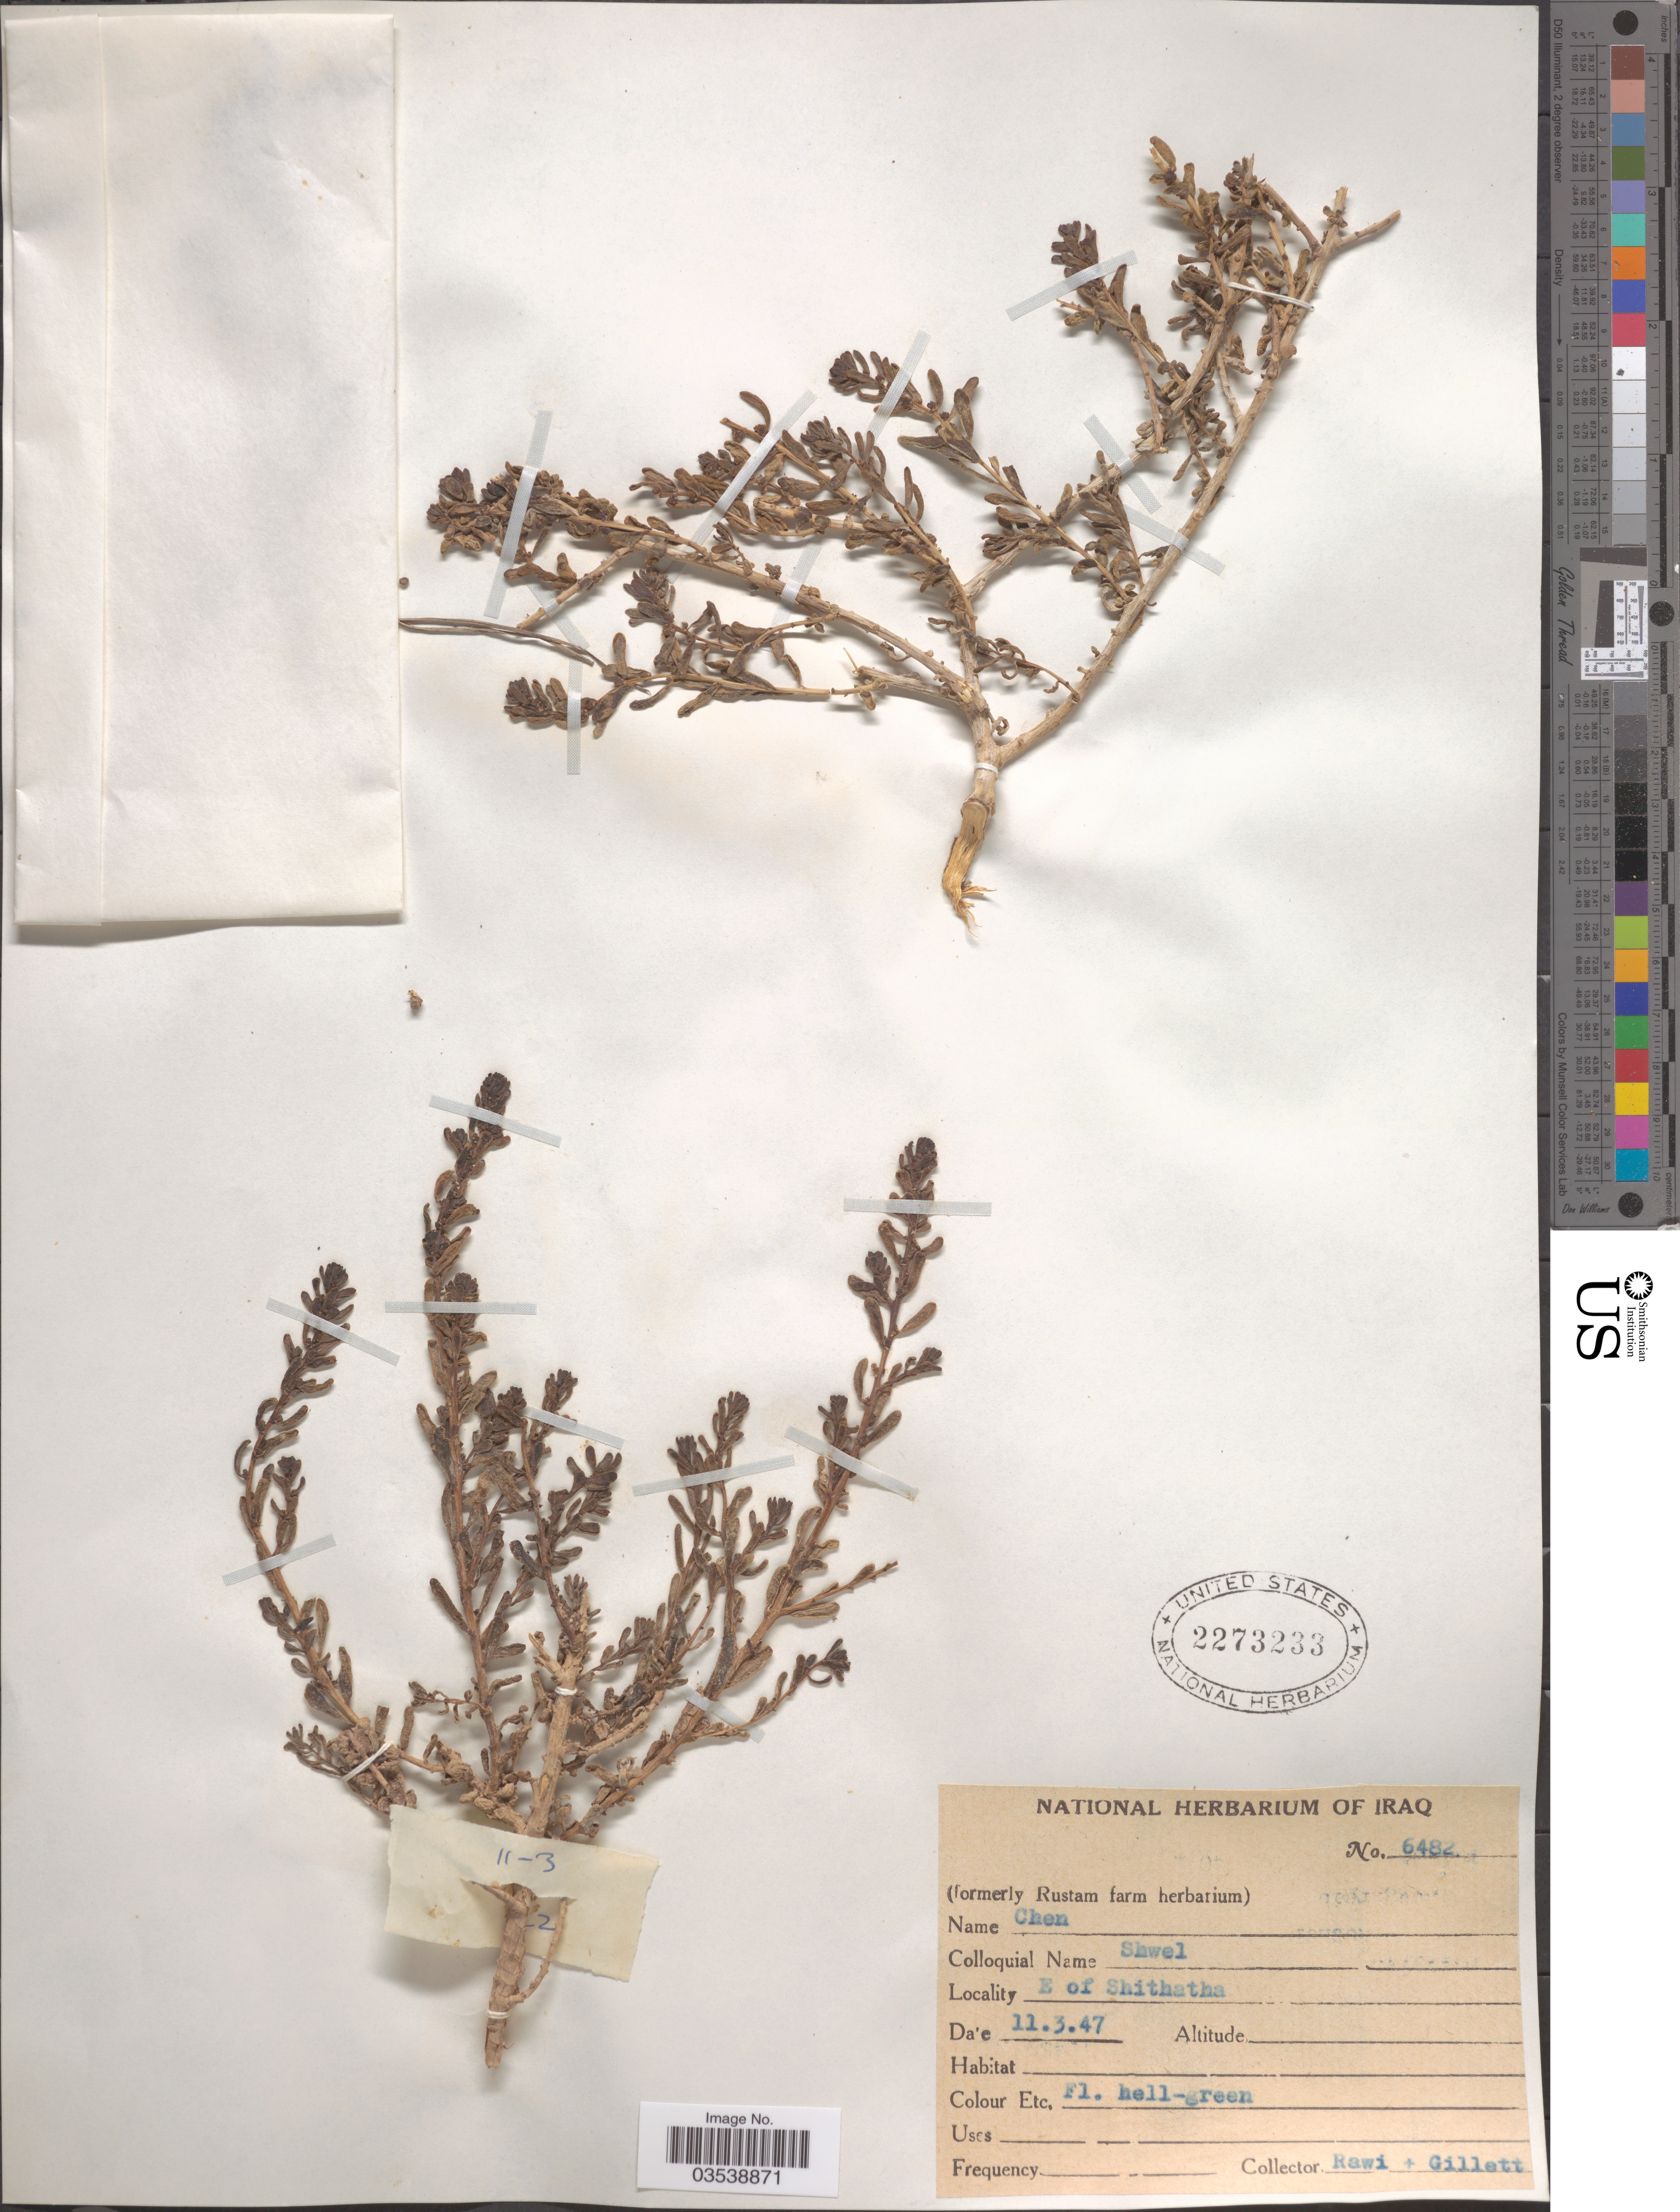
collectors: -. Rawi & Gillett, --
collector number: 6482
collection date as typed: Transcribed d/m/y: 11/3/47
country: Iraq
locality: E of Shithatha.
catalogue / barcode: US 2273233